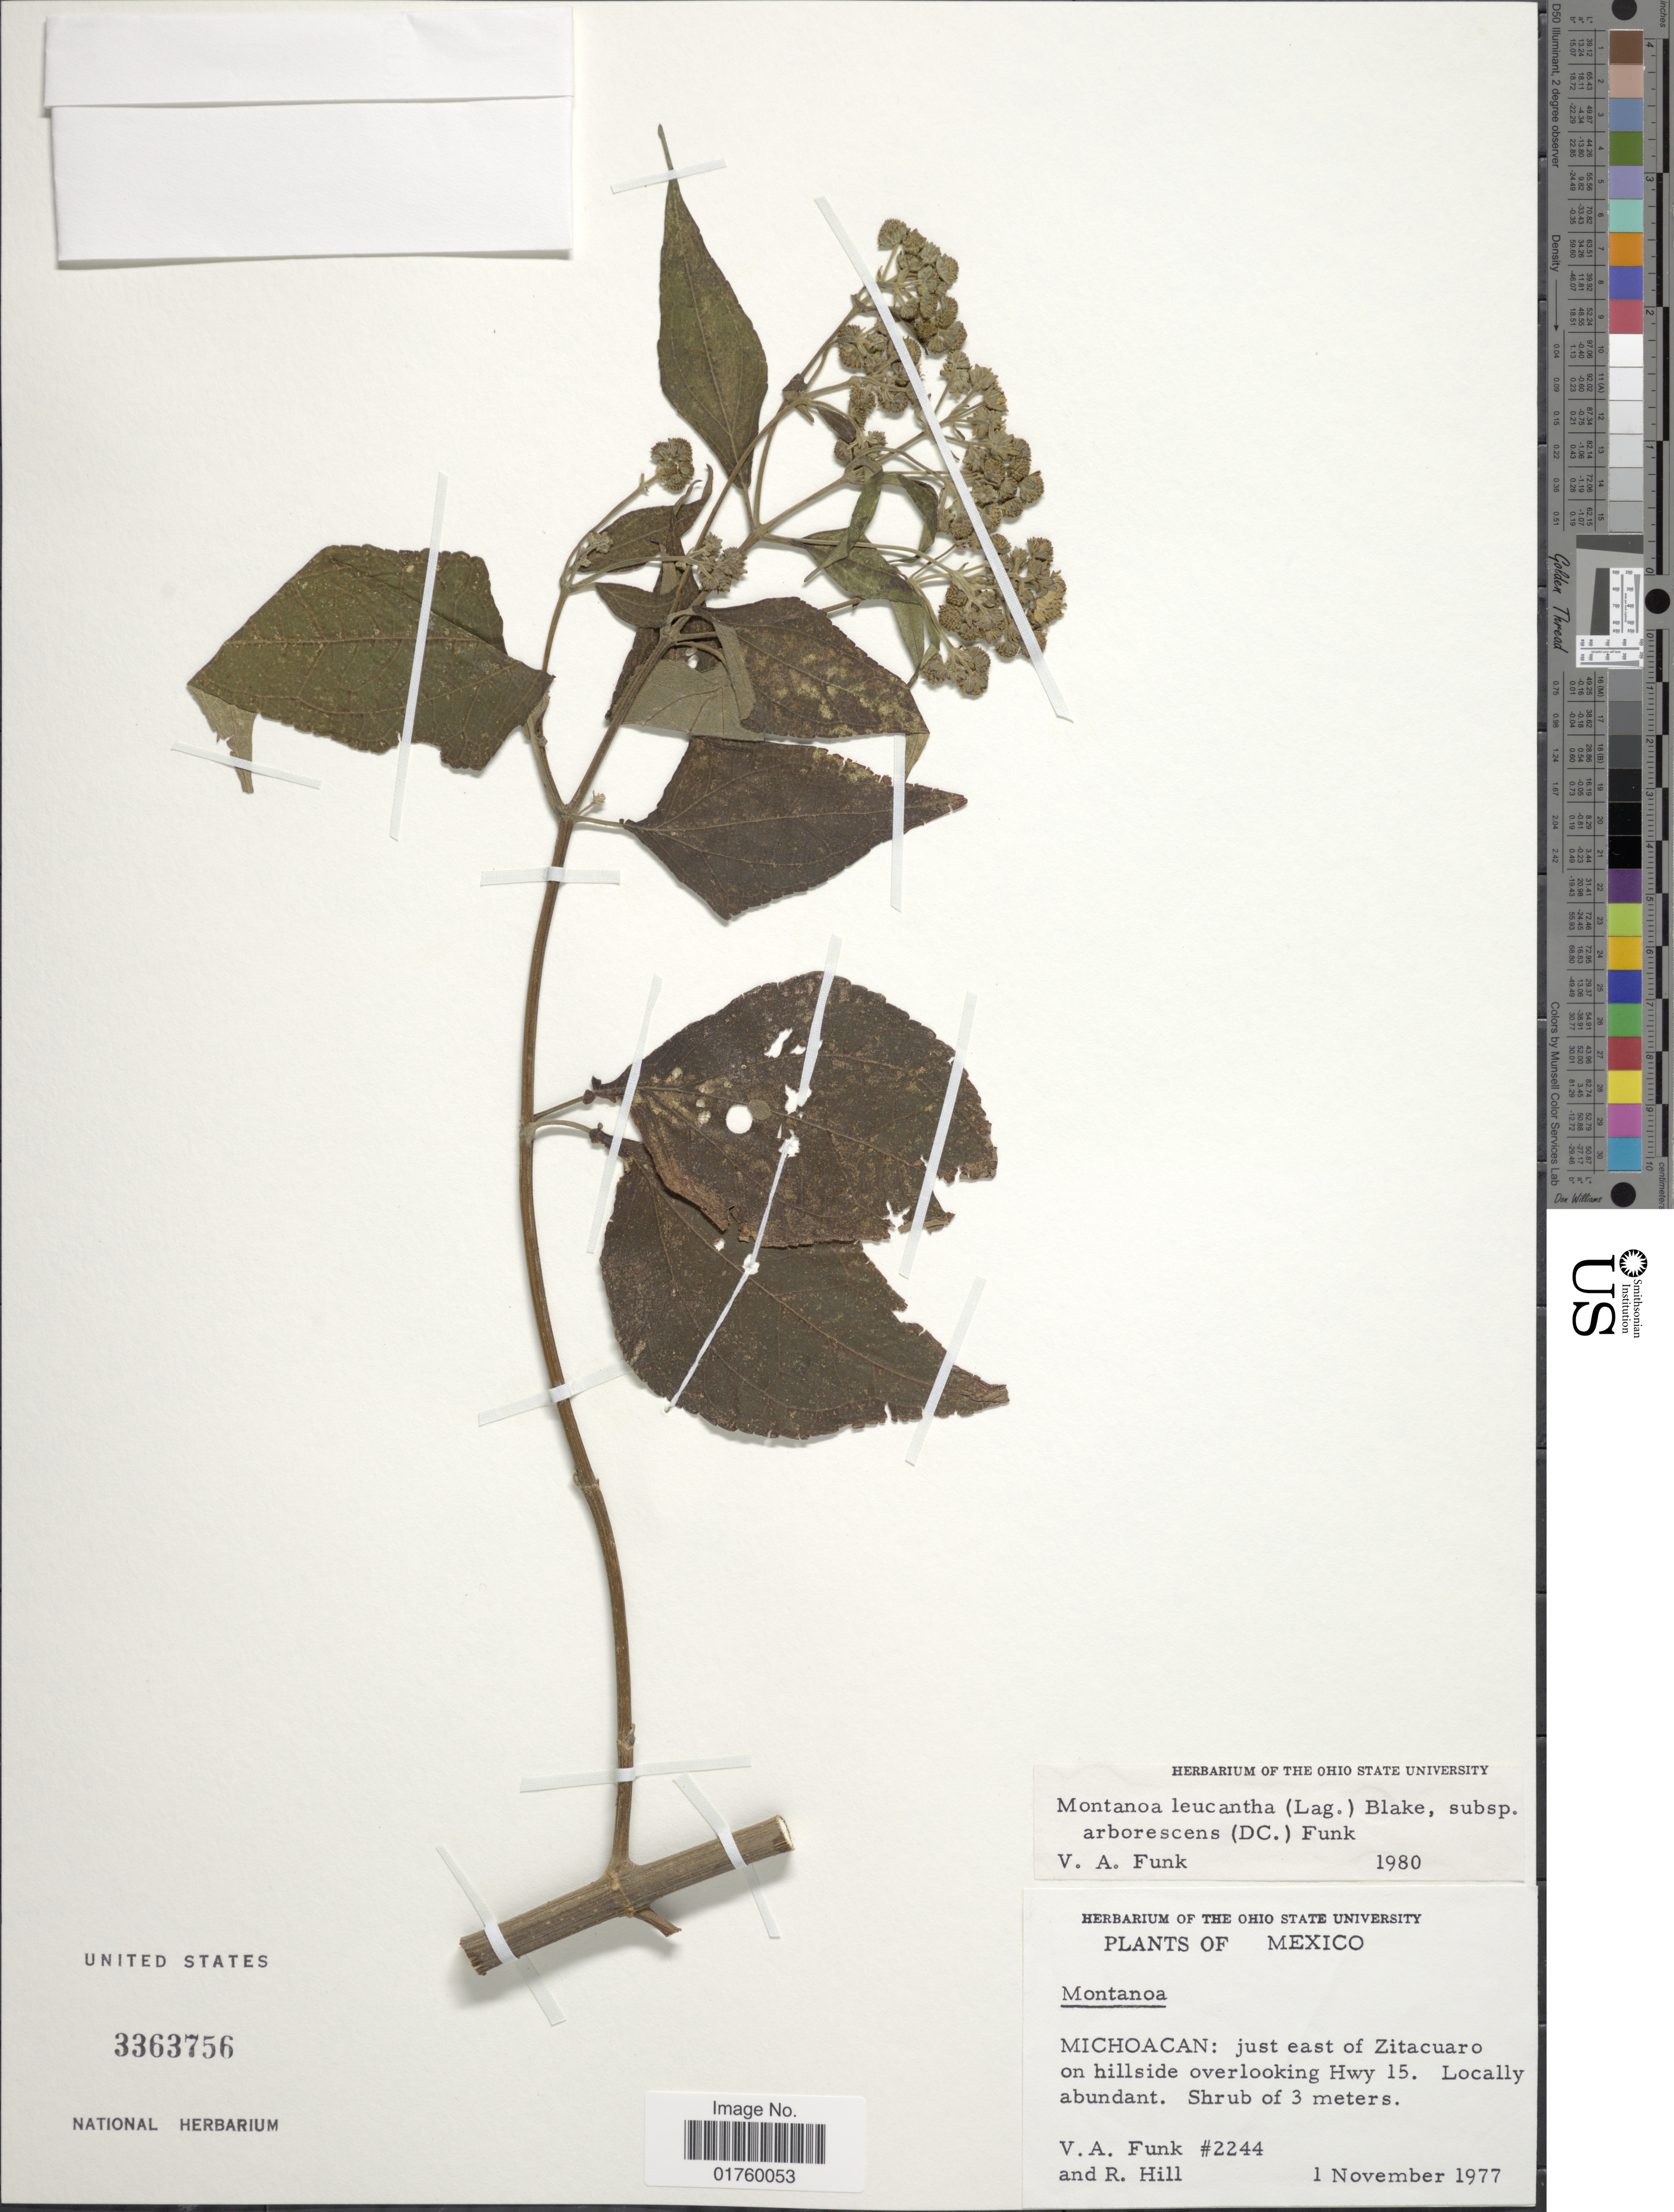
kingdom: Plantae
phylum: Tracheophyta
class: Magnoliopsida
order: Asterales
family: Asteraceae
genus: Montanoa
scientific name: Montanoa leucantha subsp. arborescens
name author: (DC.) V.A. Funk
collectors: V. Funk & R. Hill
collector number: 2244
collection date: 1977-11-01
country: Mexico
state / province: Michoacán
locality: Just east of Zitacuaro on hillside overlooking Hwy 15.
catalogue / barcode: US 3363756